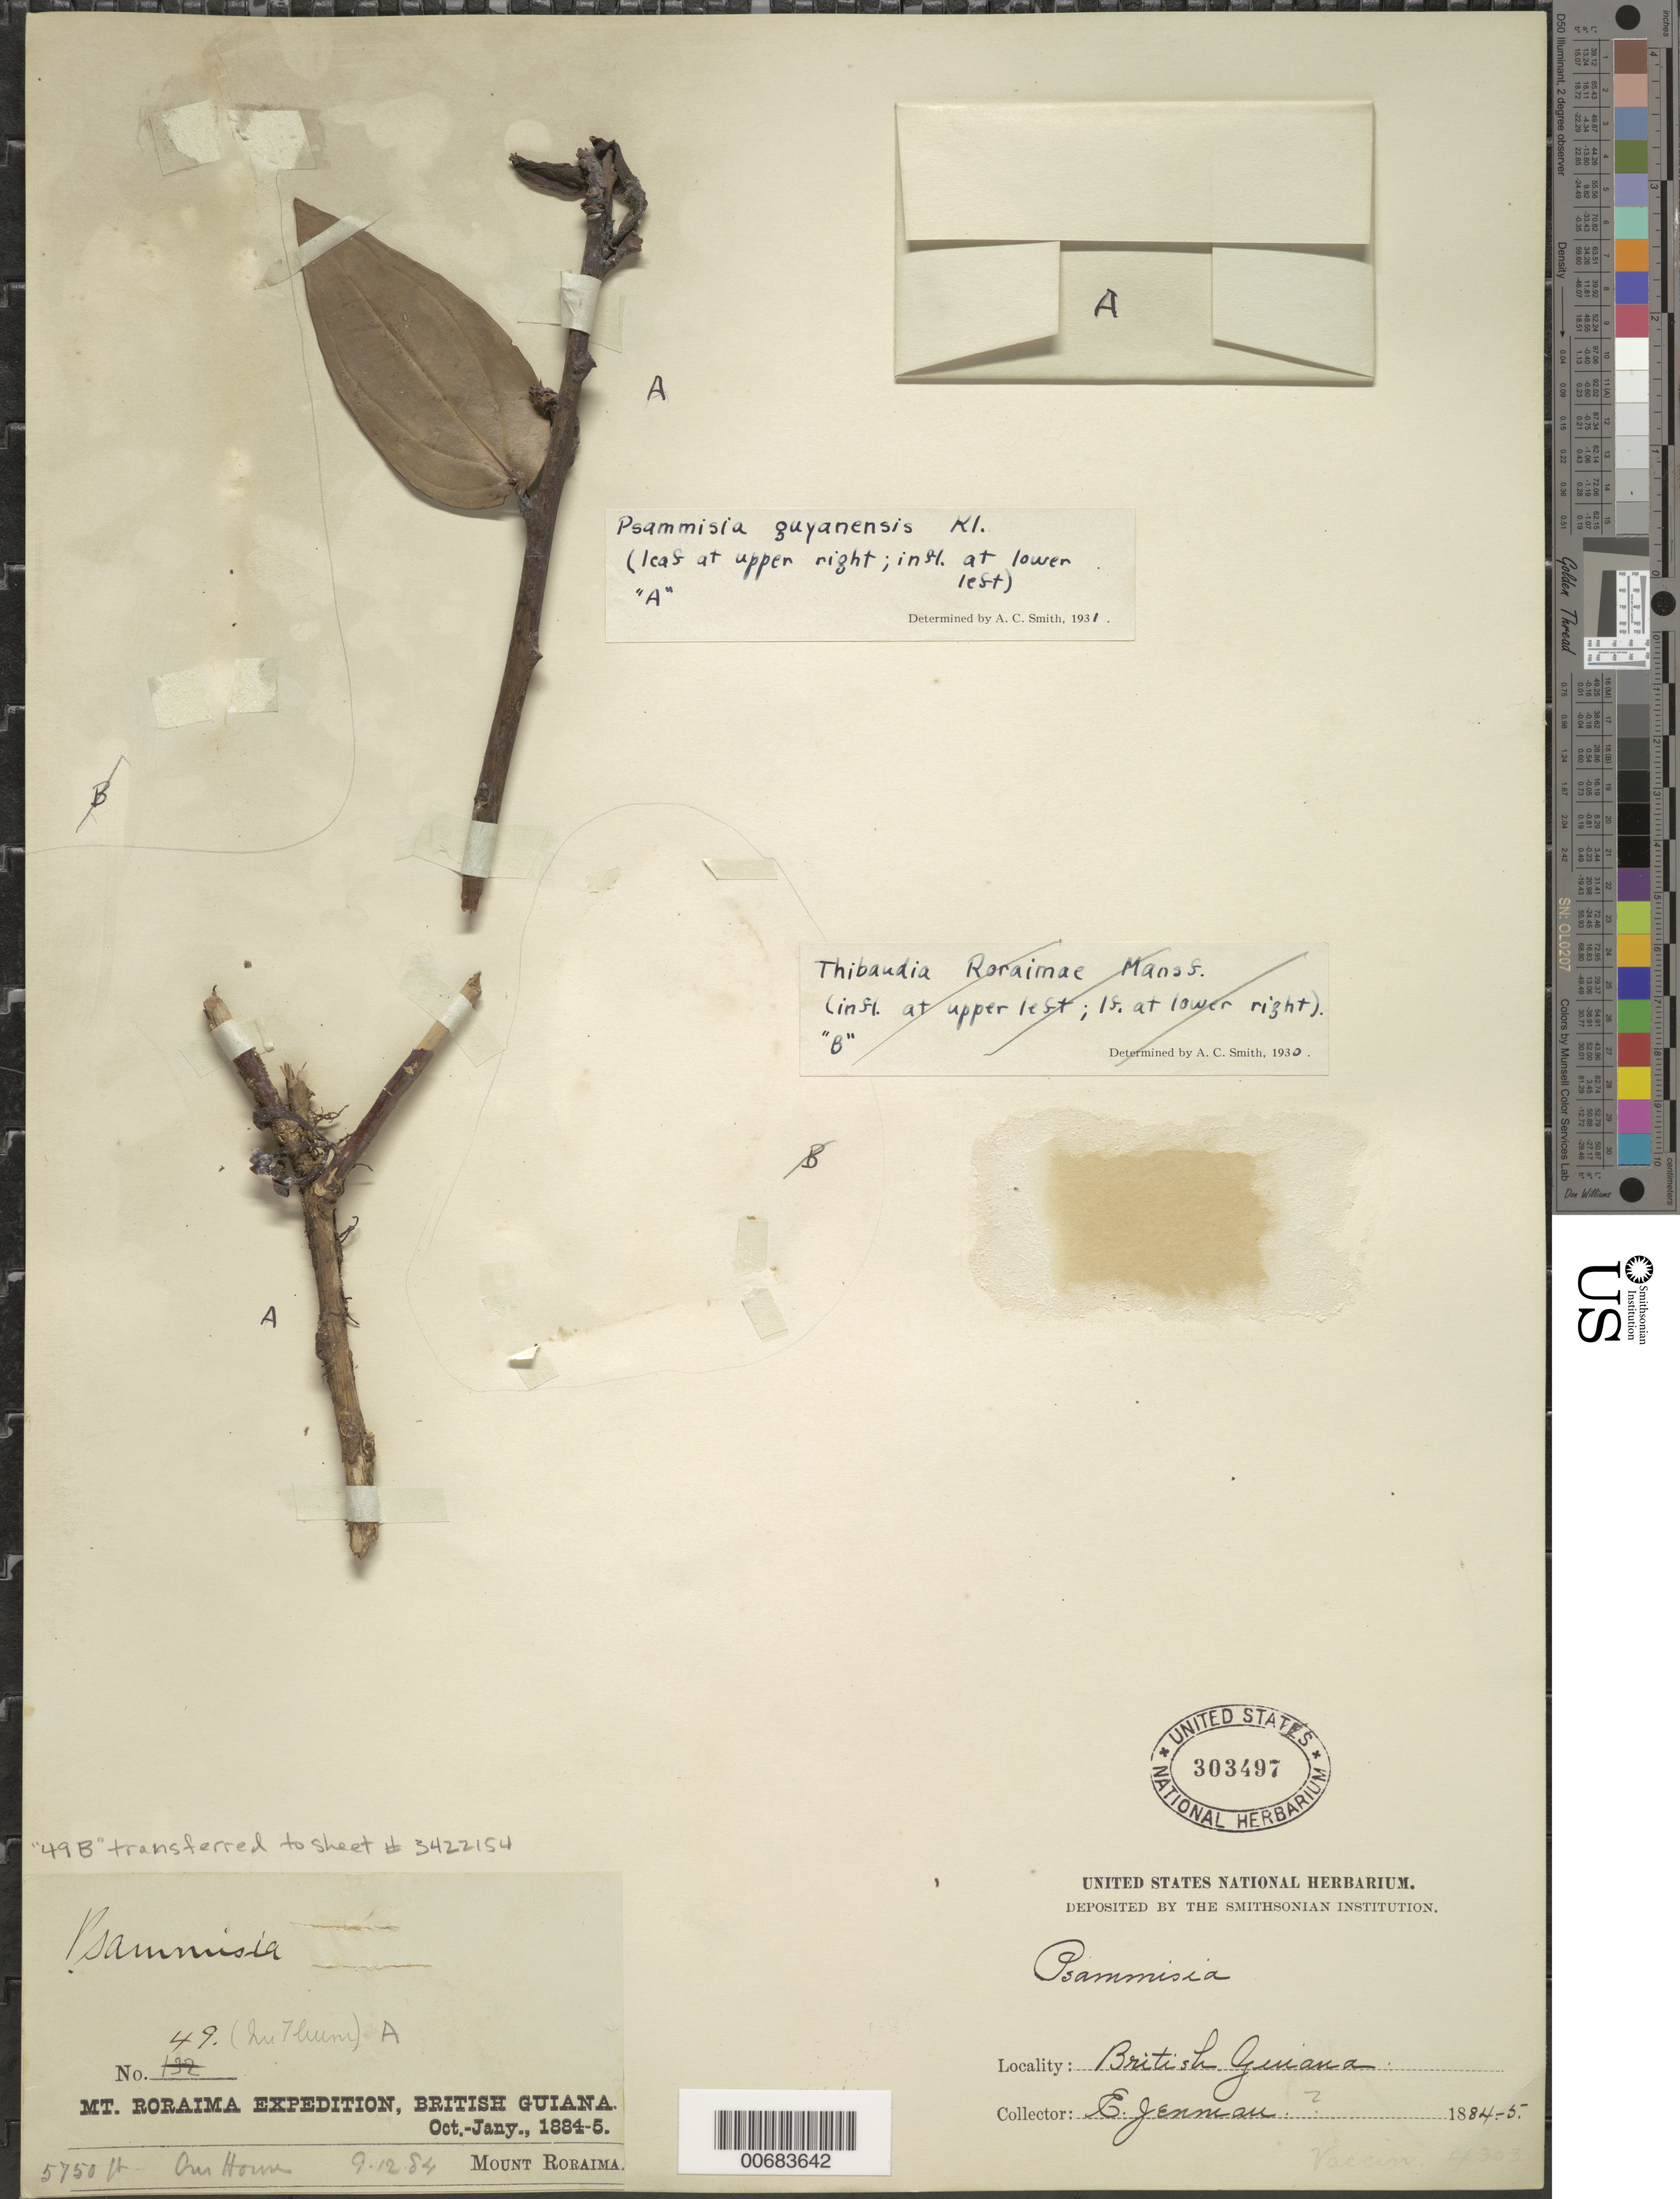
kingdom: Plantae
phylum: Tracheophyta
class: Magnoliopsida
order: Ericales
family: Ericaceae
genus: Psammisia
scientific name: Psammisia guianensis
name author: Klotzsch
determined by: Smith, A. C.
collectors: E. F. im Thurn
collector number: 49 A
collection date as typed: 9 December 1884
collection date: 1884-12-09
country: Guyana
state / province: Cuyuni-Mazaruni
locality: Mt. Roraima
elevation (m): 1753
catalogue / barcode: US 303497